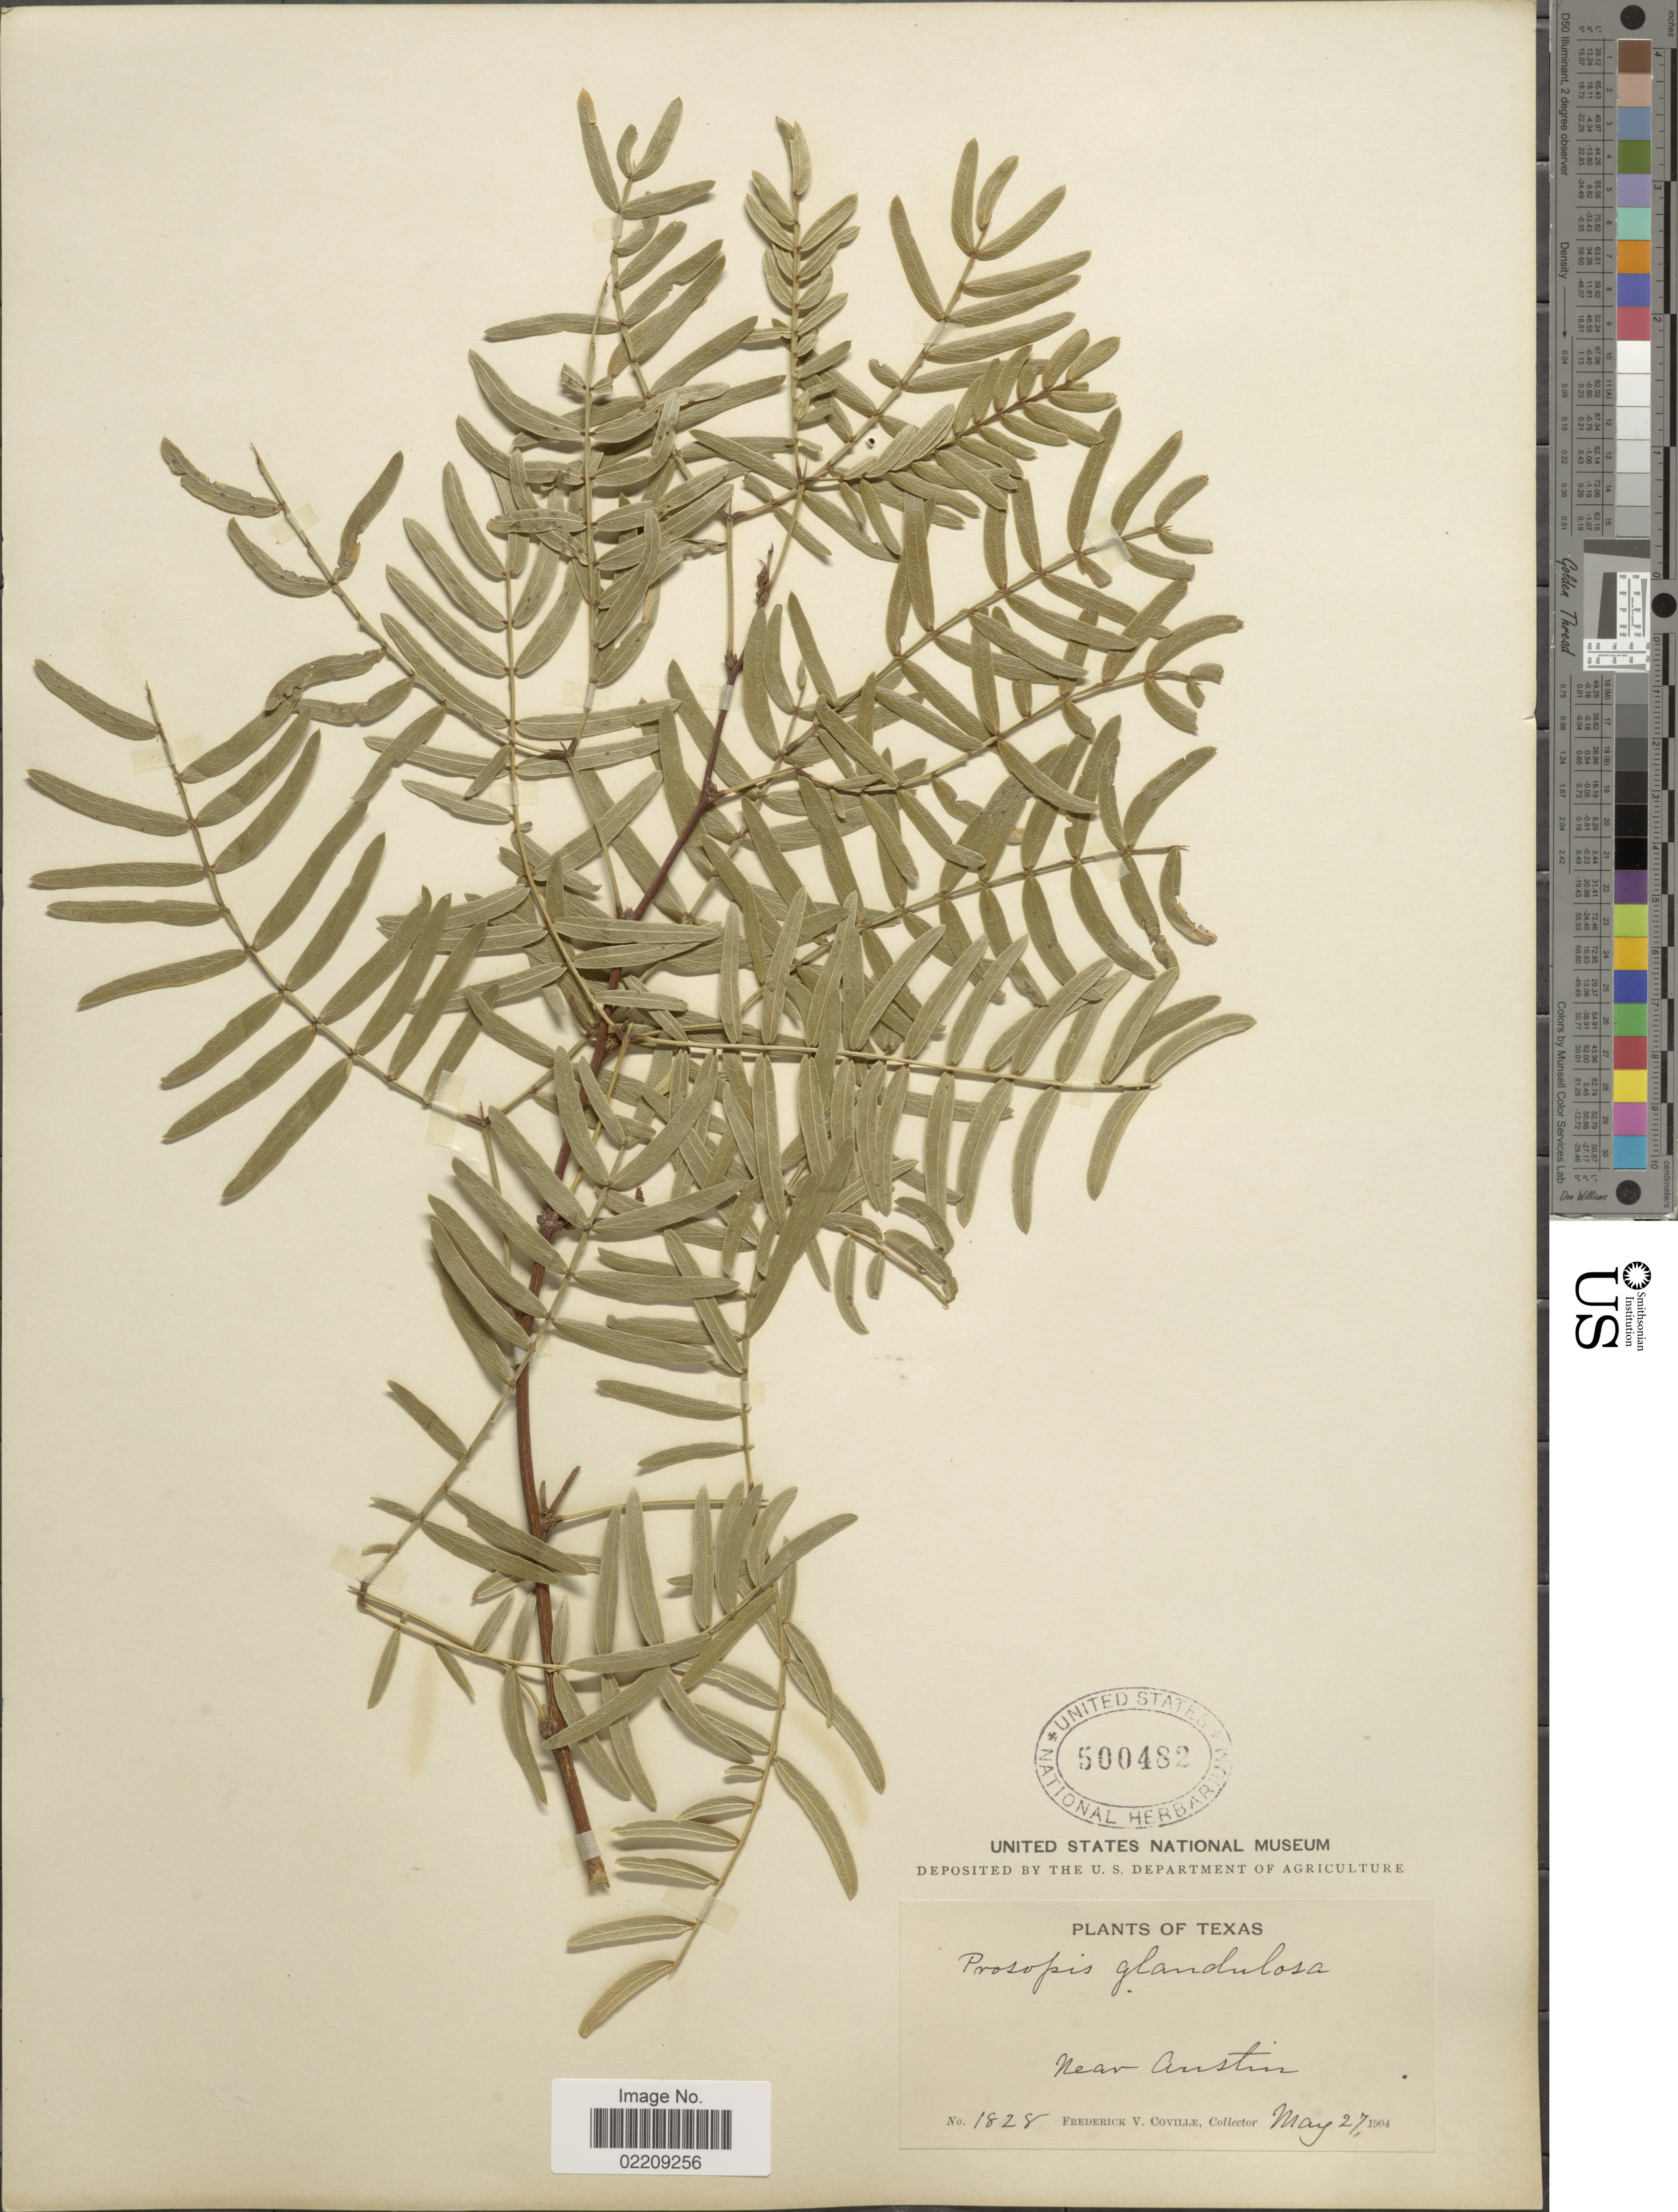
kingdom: Plantae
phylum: Tracheophyta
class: Magnoliopsida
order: Fabales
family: Fabaceae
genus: Neltuma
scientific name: Neltuma glandulosa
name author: (Torr.) Britton & Rose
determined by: Strong, Mark T., (BOT), Smithsonian Institution - National Museum of Natural History (UNITED STATES)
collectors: F. V. Coville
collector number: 1828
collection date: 1904-05-27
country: United States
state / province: Texas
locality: Near Austin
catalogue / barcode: US 500482